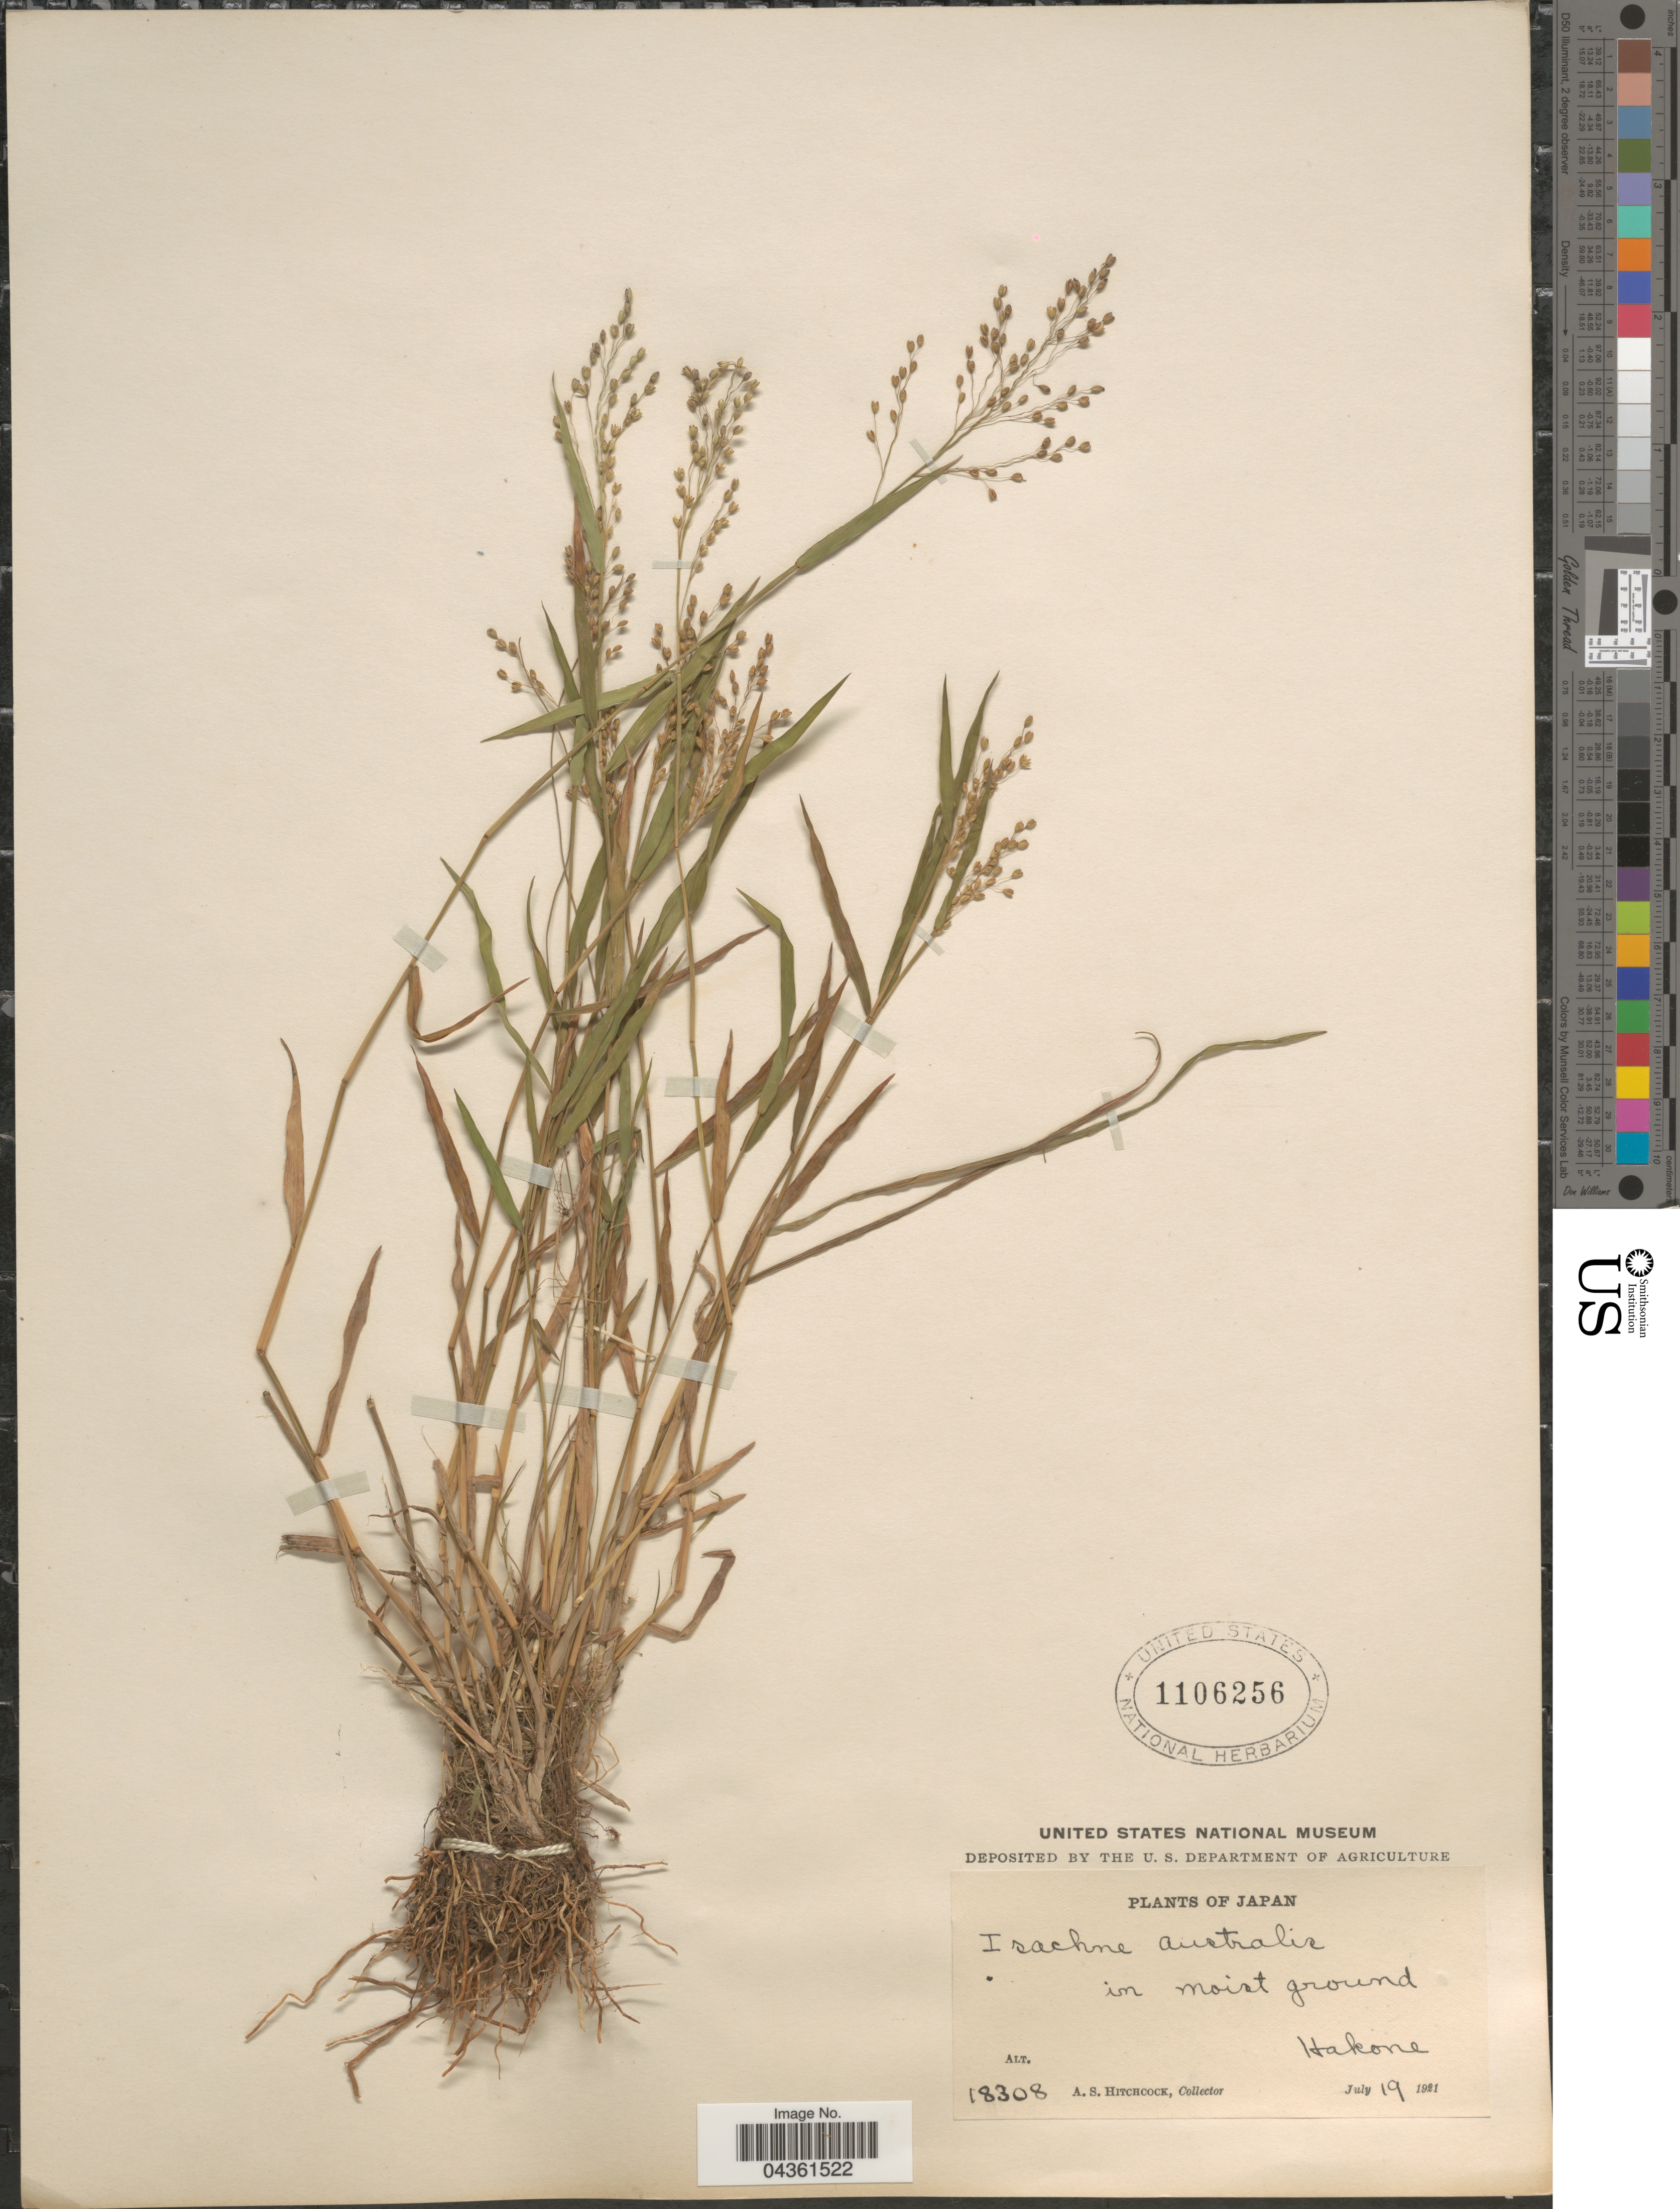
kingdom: Plantae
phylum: Tracheophyta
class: Liliopsida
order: Poales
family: Poaceae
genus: Isachne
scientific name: Isachne globosa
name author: (Thunb.) Kuntze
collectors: A. S. Hitchcock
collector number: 18308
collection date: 1921-07-19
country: Japan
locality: Hakone.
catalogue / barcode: US 1106256